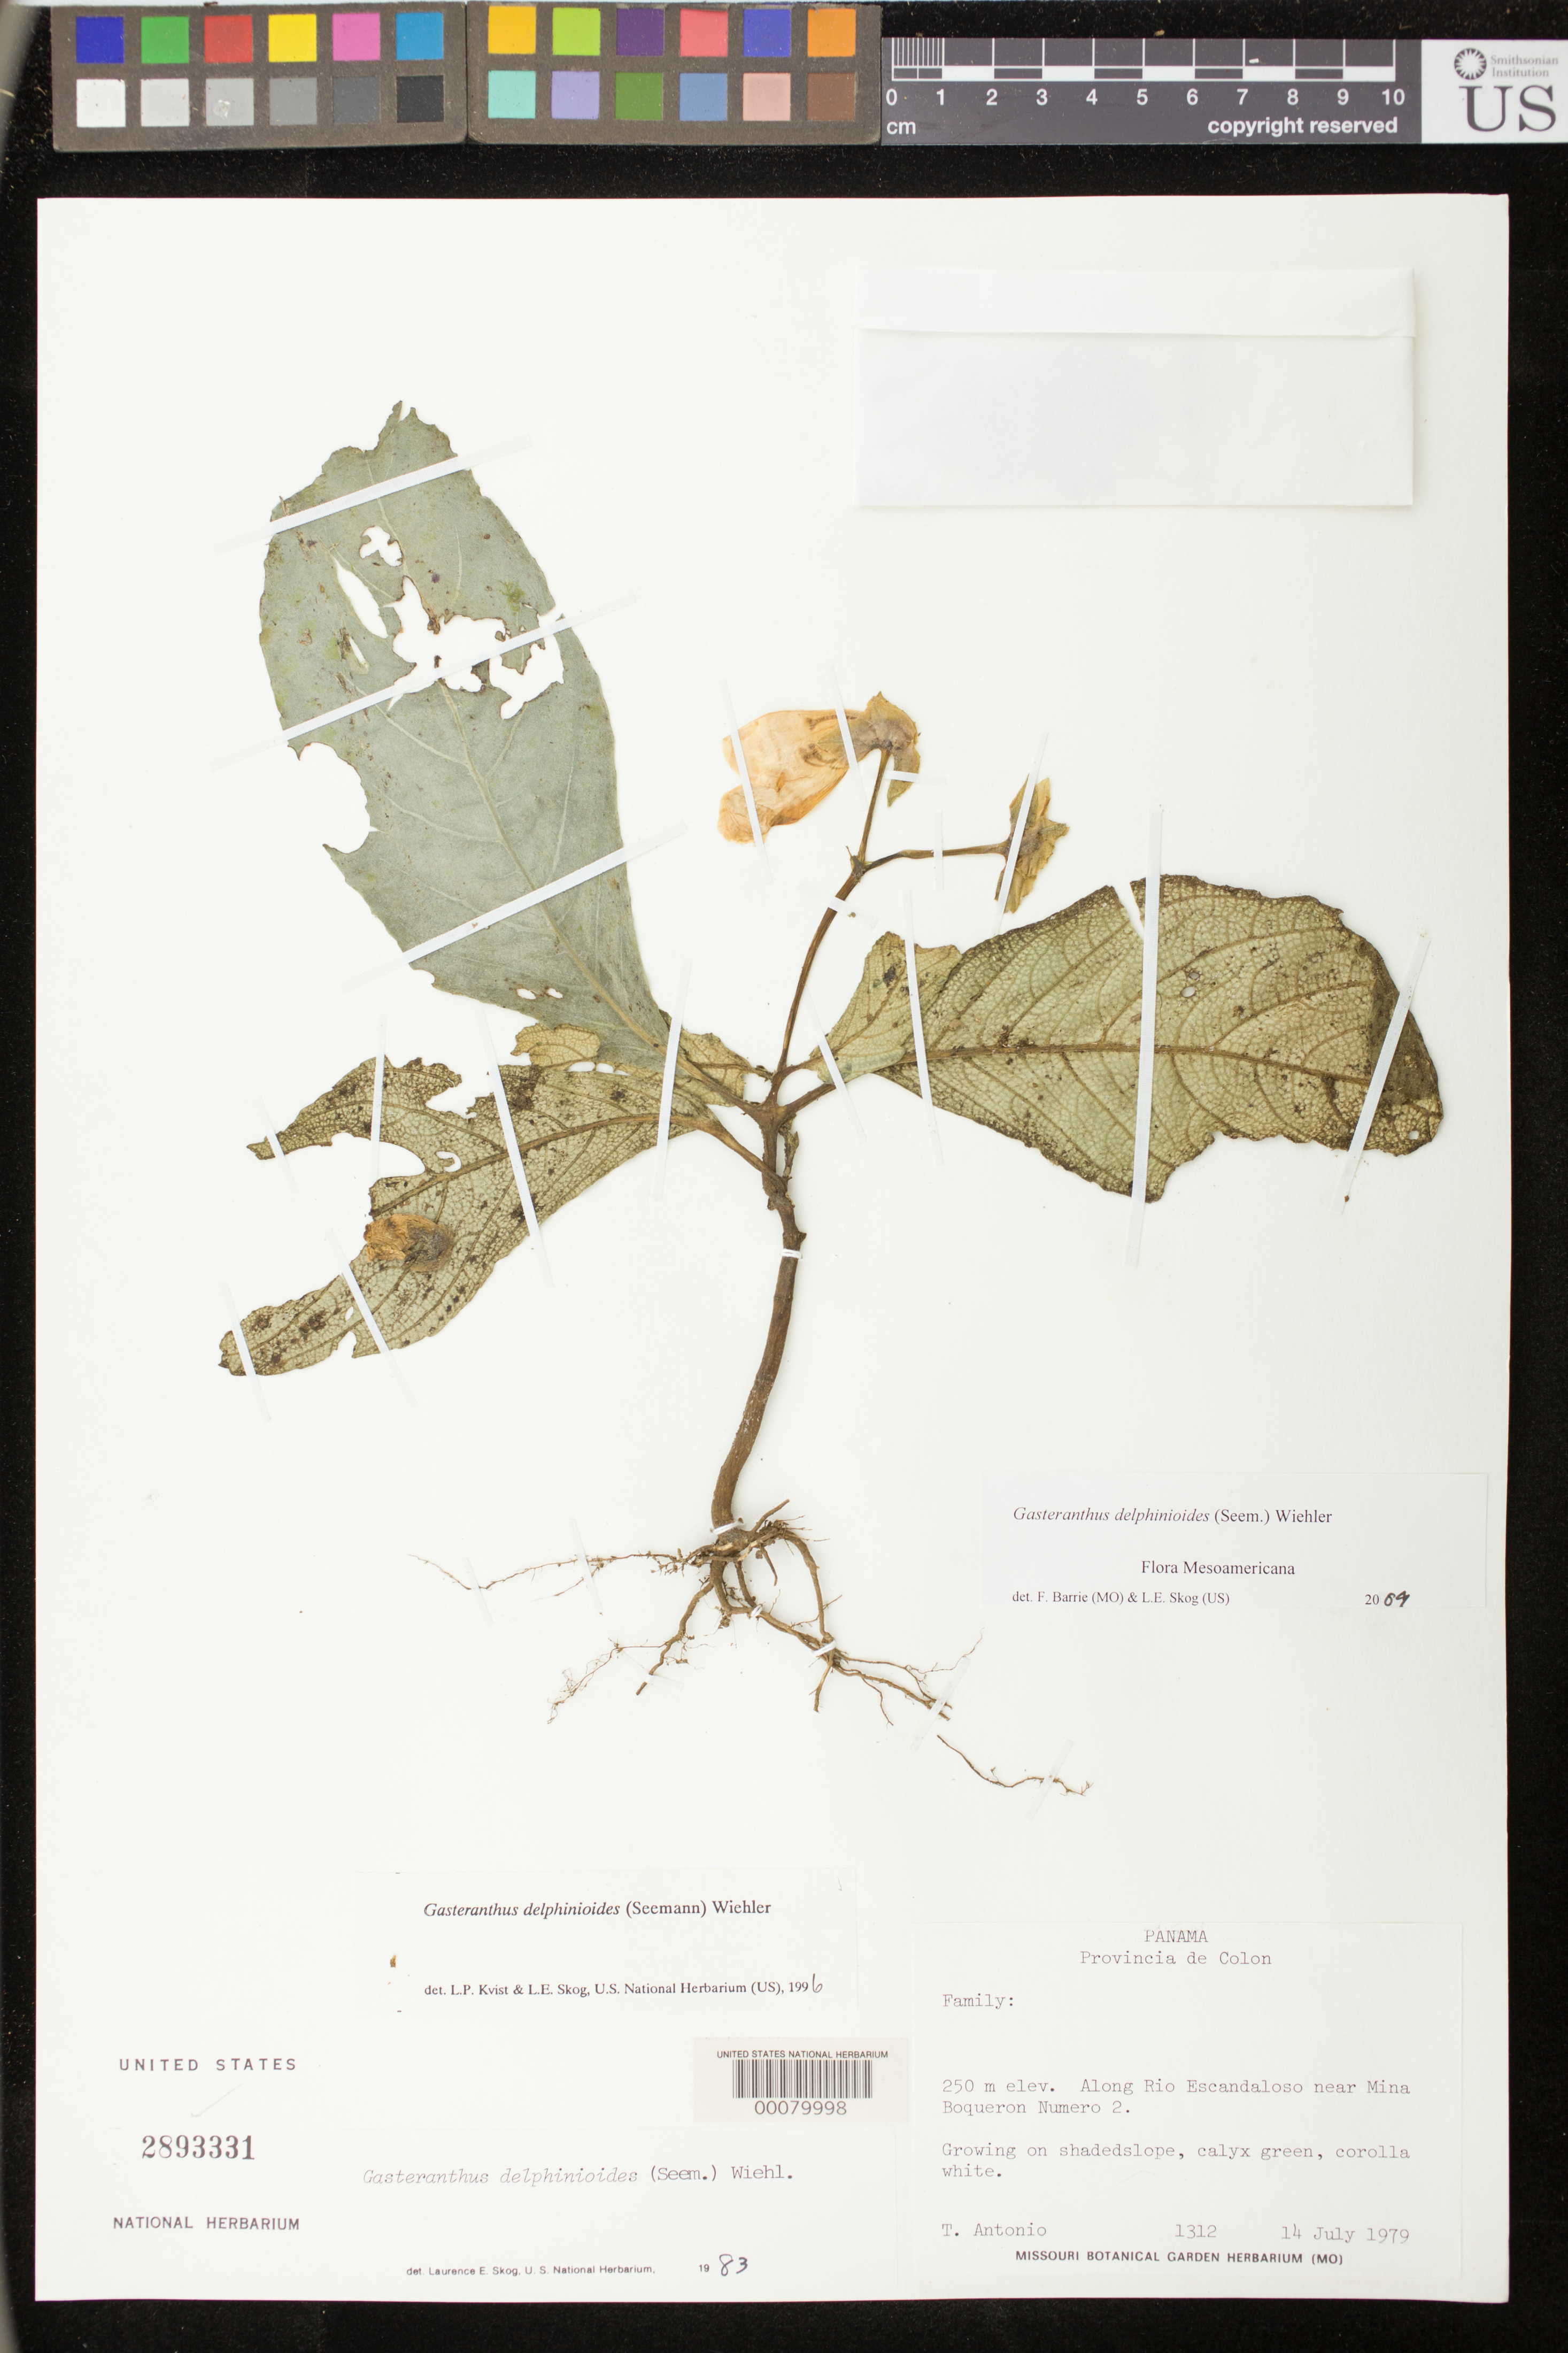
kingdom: Plantae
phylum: Tracheophyta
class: Magnoliopsida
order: Lamiales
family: Gesneriaceae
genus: Gasteranthus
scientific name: Gasteranthus delphinioides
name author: (Seem.) Wiehler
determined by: Skog, Laurence E.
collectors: T. Antonio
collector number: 1312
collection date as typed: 14 Jul 1979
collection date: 1979-07-14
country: Panama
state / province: Colón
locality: Along Rio Escandaloso near Mina Boqueron numero 2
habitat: Growing on shaded slope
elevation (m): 250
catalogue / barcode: US 2893331